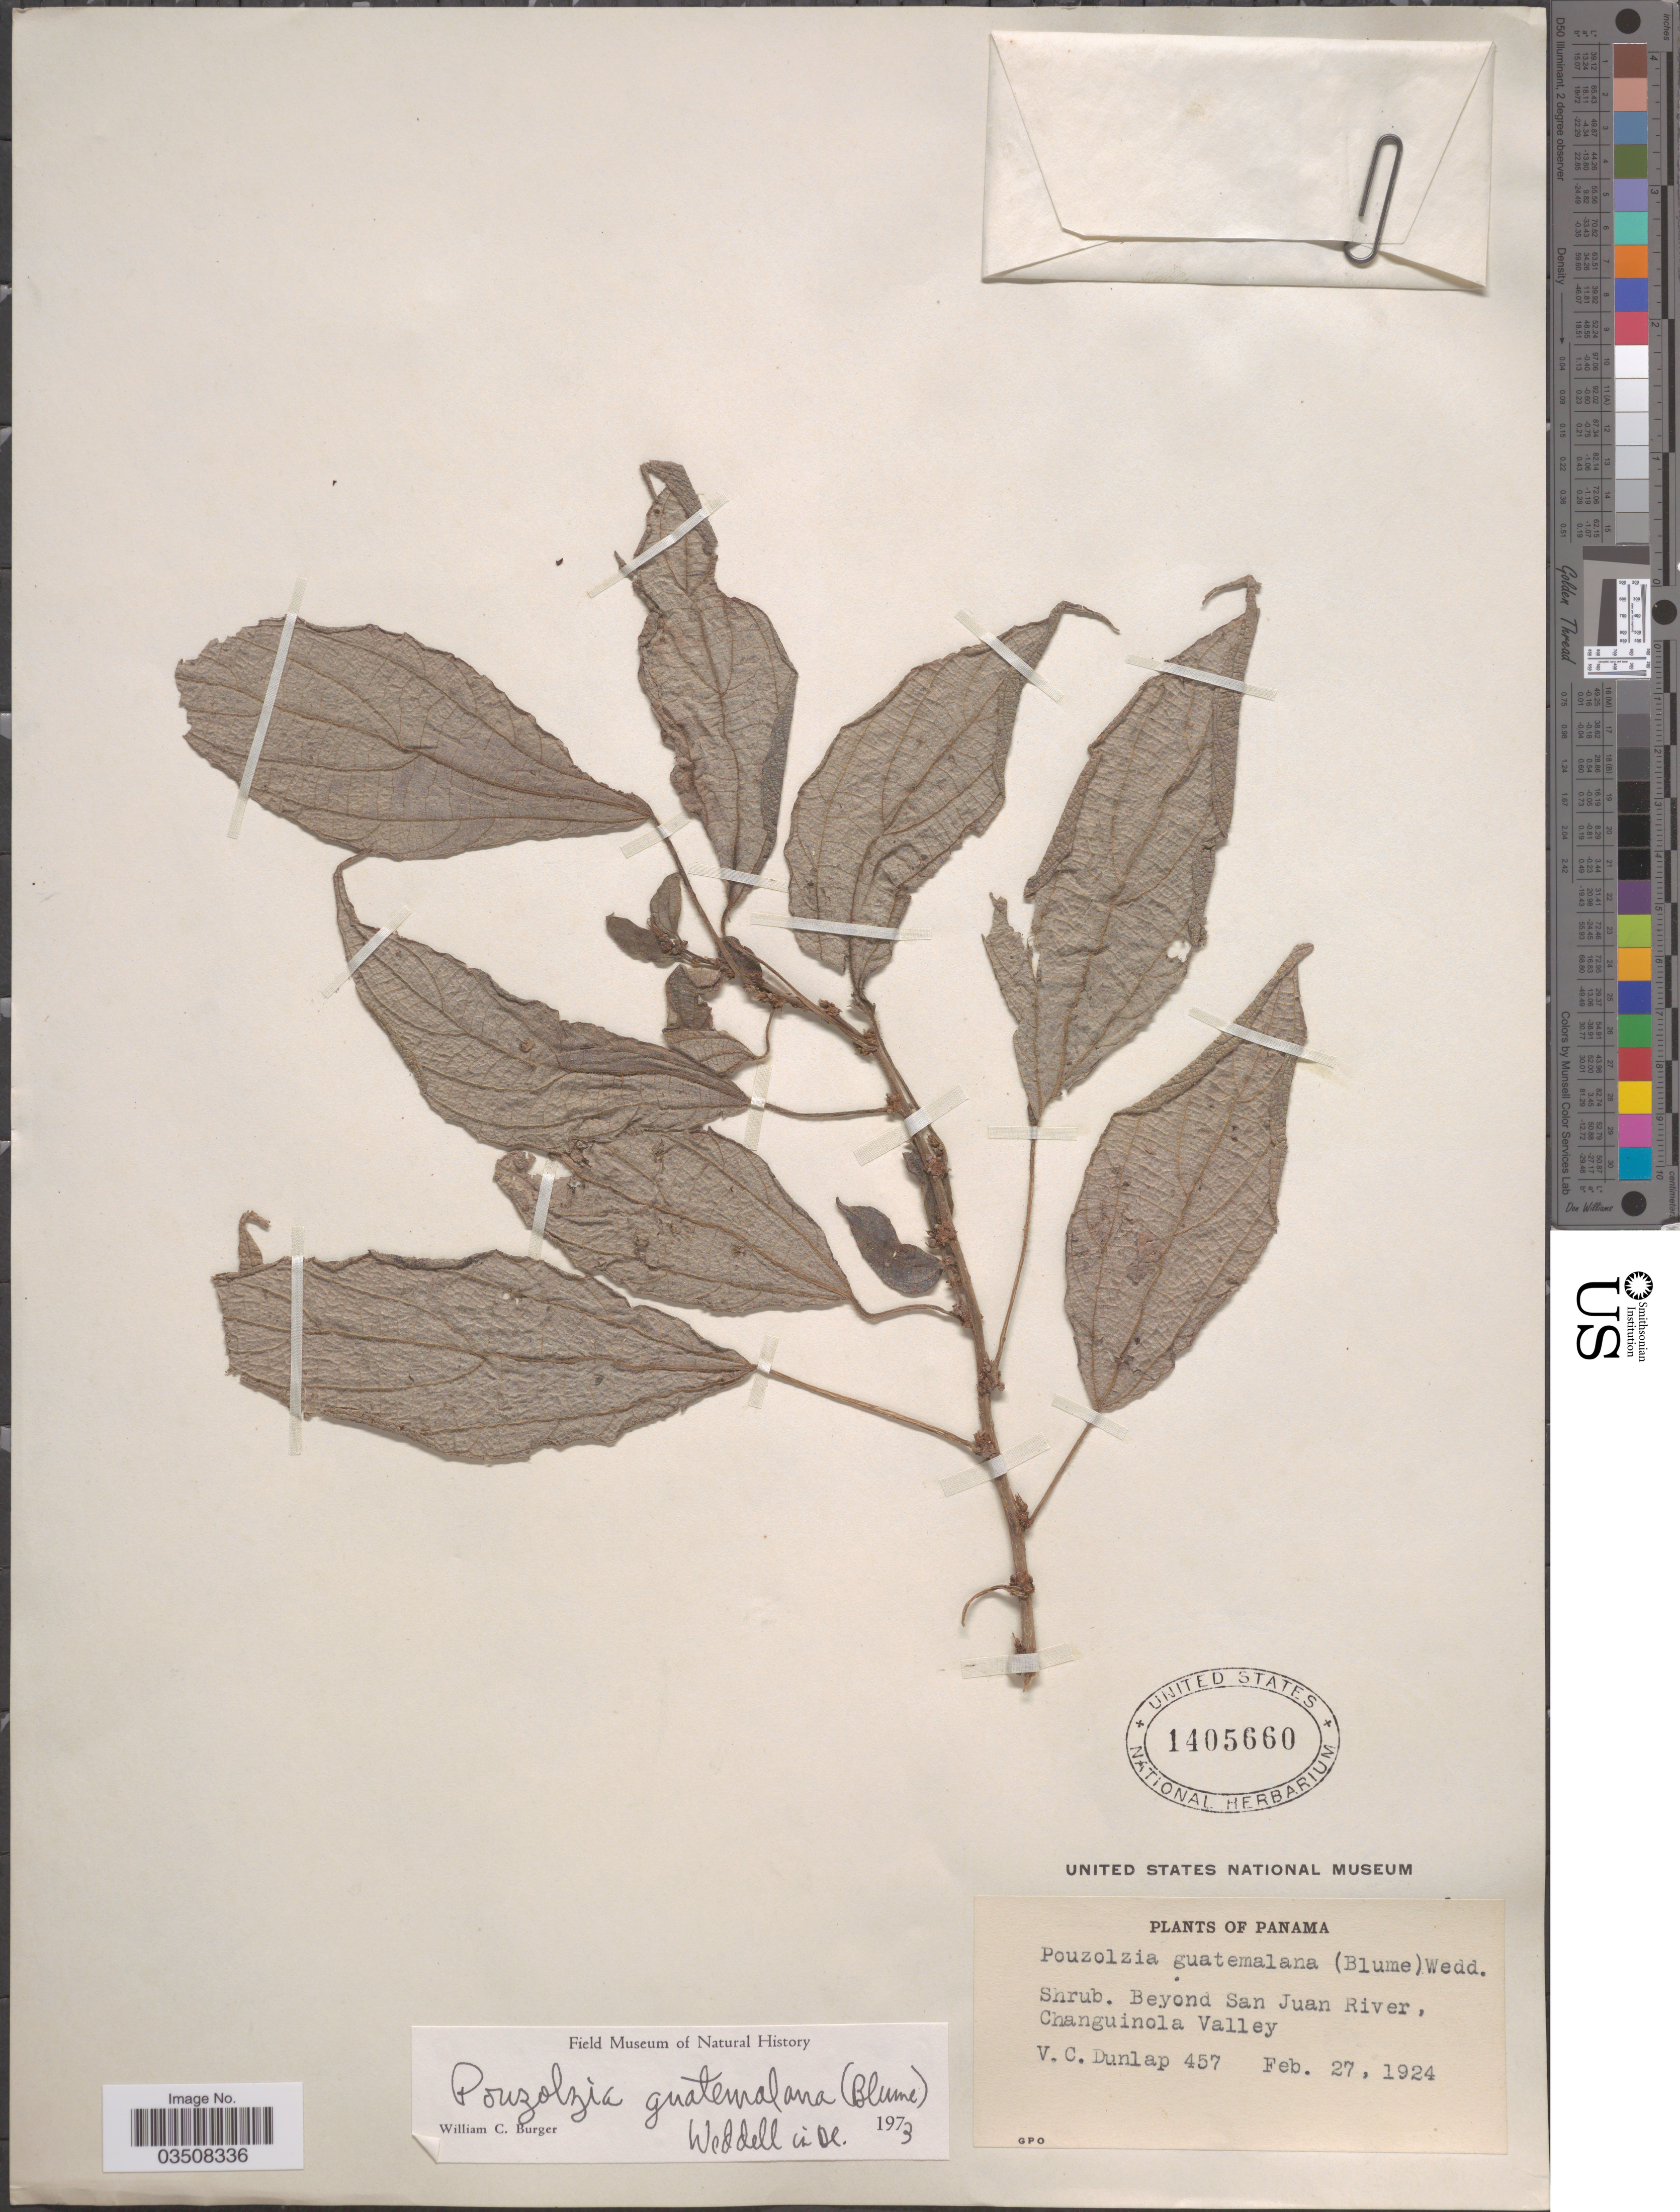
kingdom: Plantae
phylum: Tracheophyta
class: Magnoliopsida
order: Rosales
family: Urticaceae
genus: Pouzolzia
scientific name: Pouzolzia guatemalana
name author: (Blume) Wedd.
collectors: V. C. Dunlap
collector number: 457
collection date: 1924-02-27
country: Panama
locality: Beyond San Juan River, Changuinola Valley.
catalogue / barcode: US 1405660